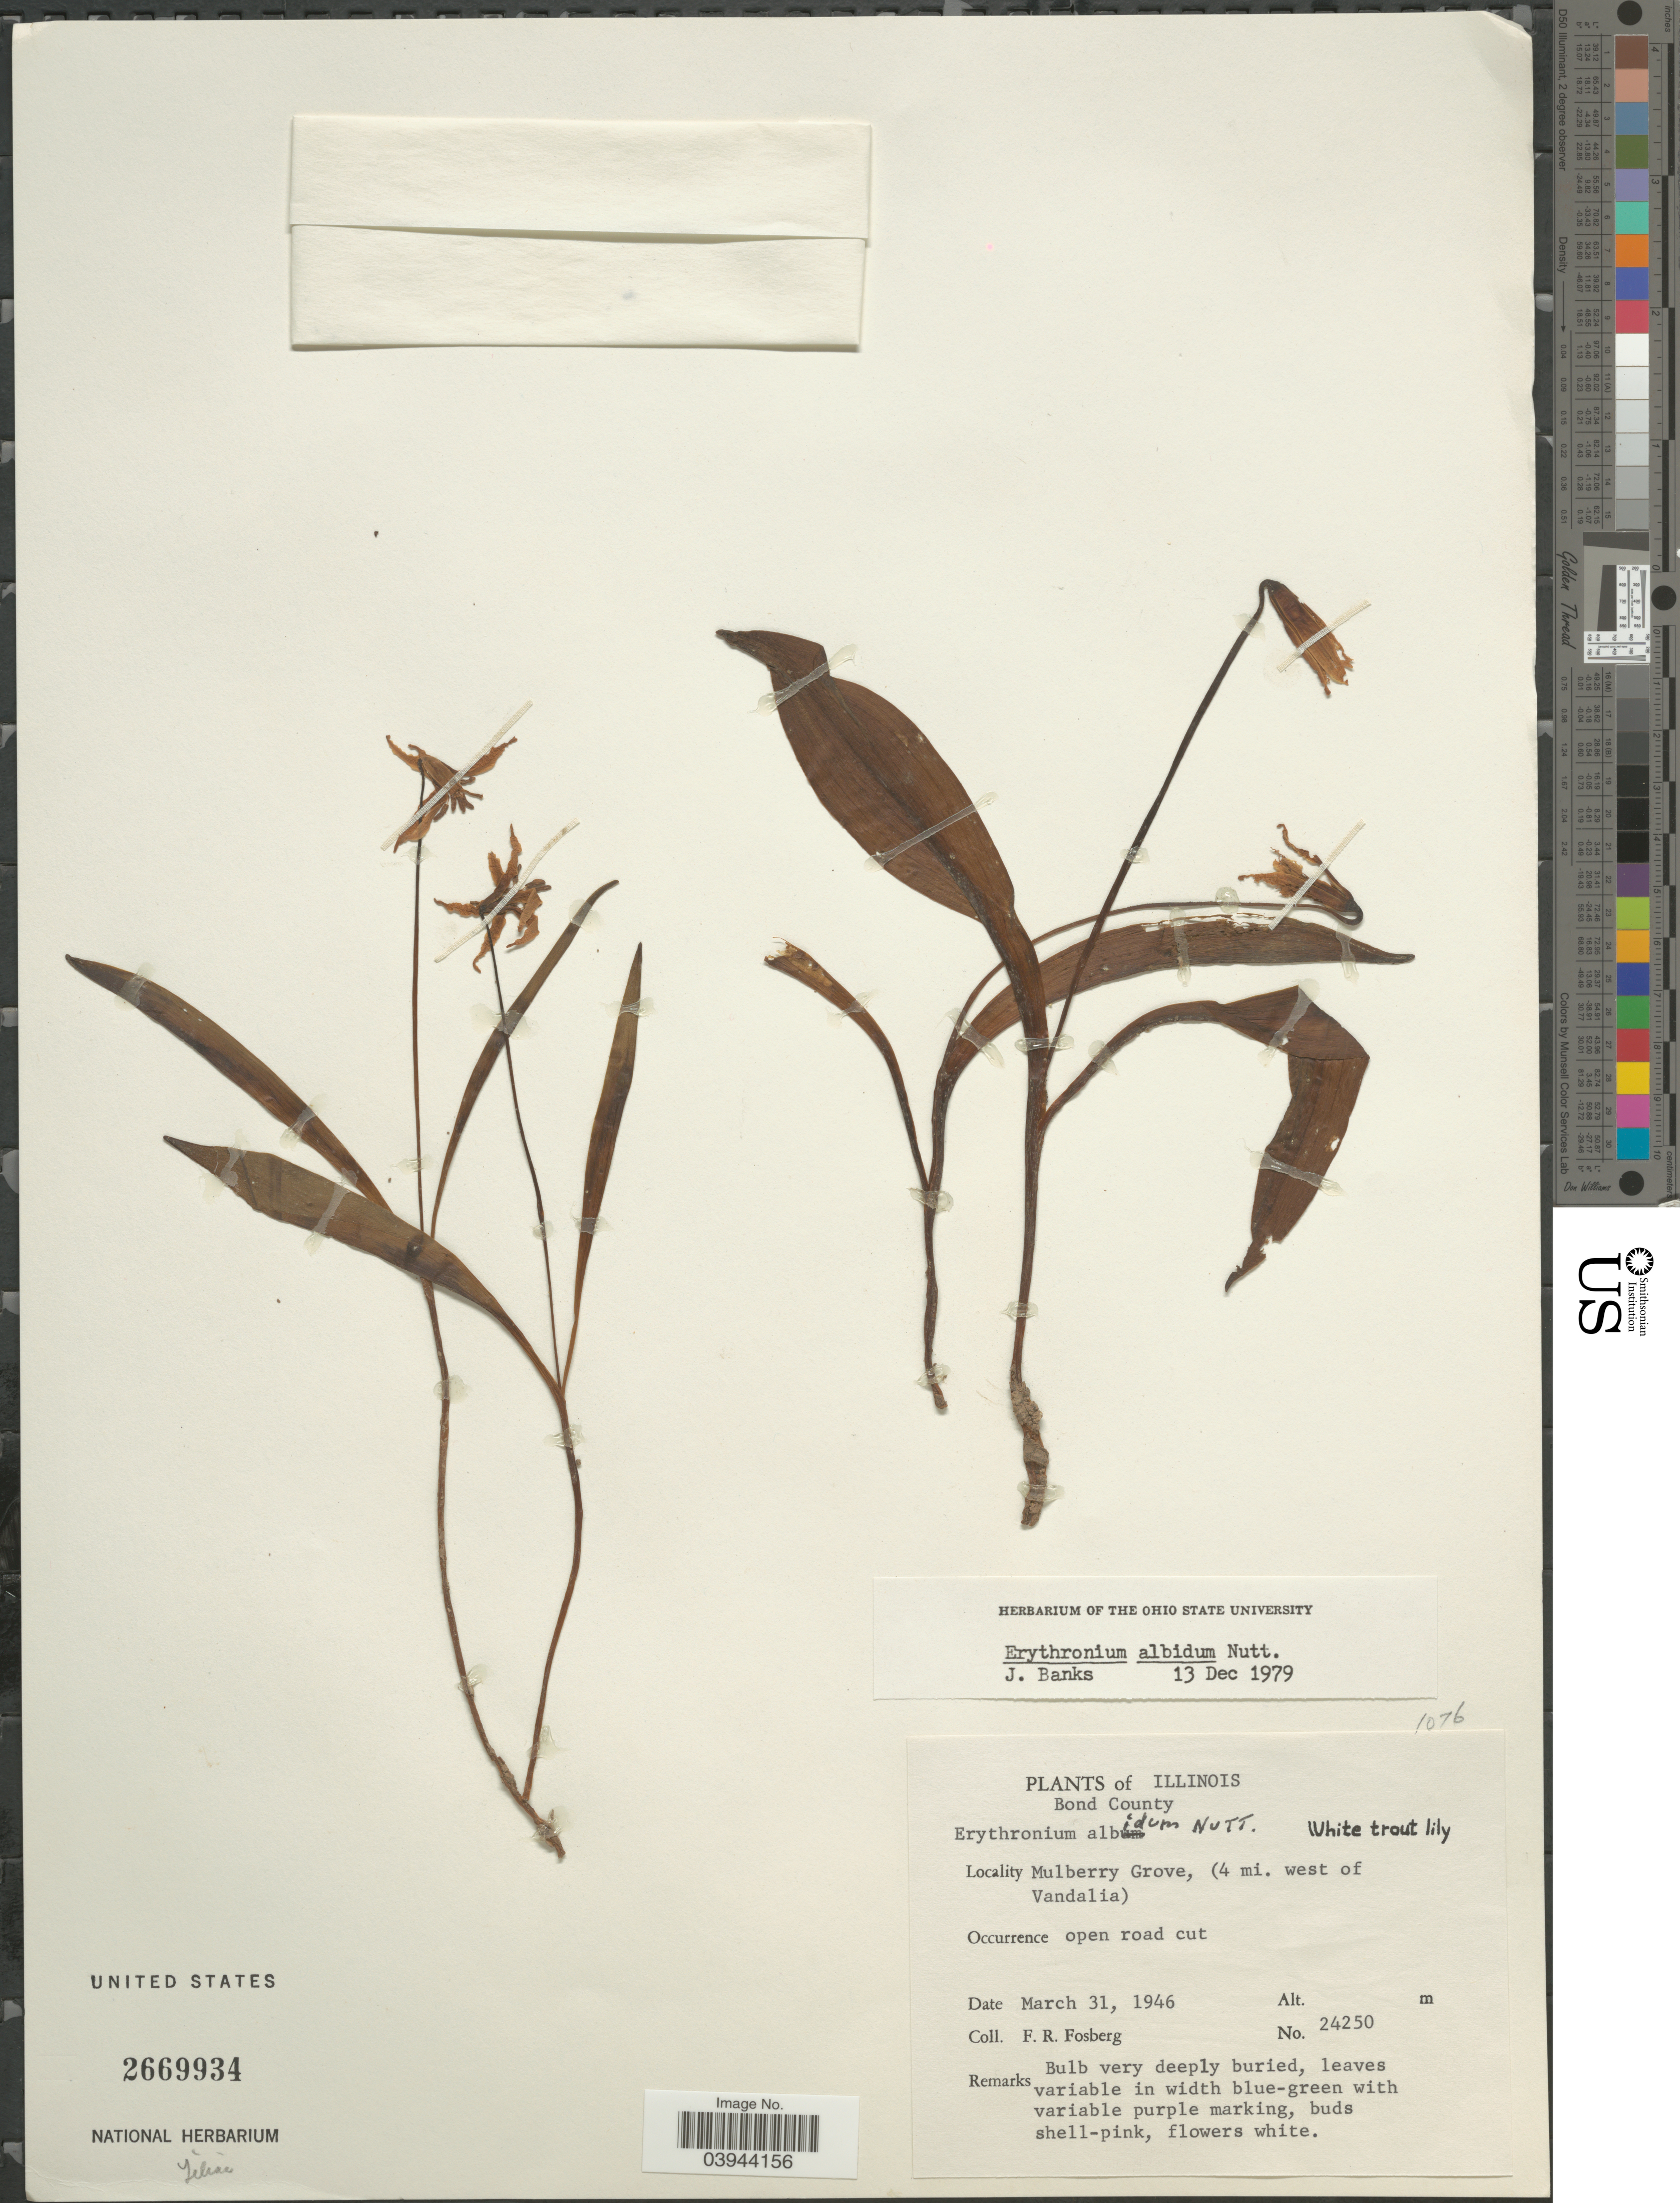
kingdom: Plantae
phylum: Tracheophyta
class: Liliopsida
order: Liliales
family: Liliaceae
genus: Erythronium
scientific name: Erythronium albidum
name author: Nutt.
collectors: F. R. Fosberg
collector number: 24250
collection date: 1946-03-31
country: United States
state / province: Illinois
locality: Bond County. Mulberry Grove, (4 mi. west of Vandalia).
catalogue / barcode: US 2669934